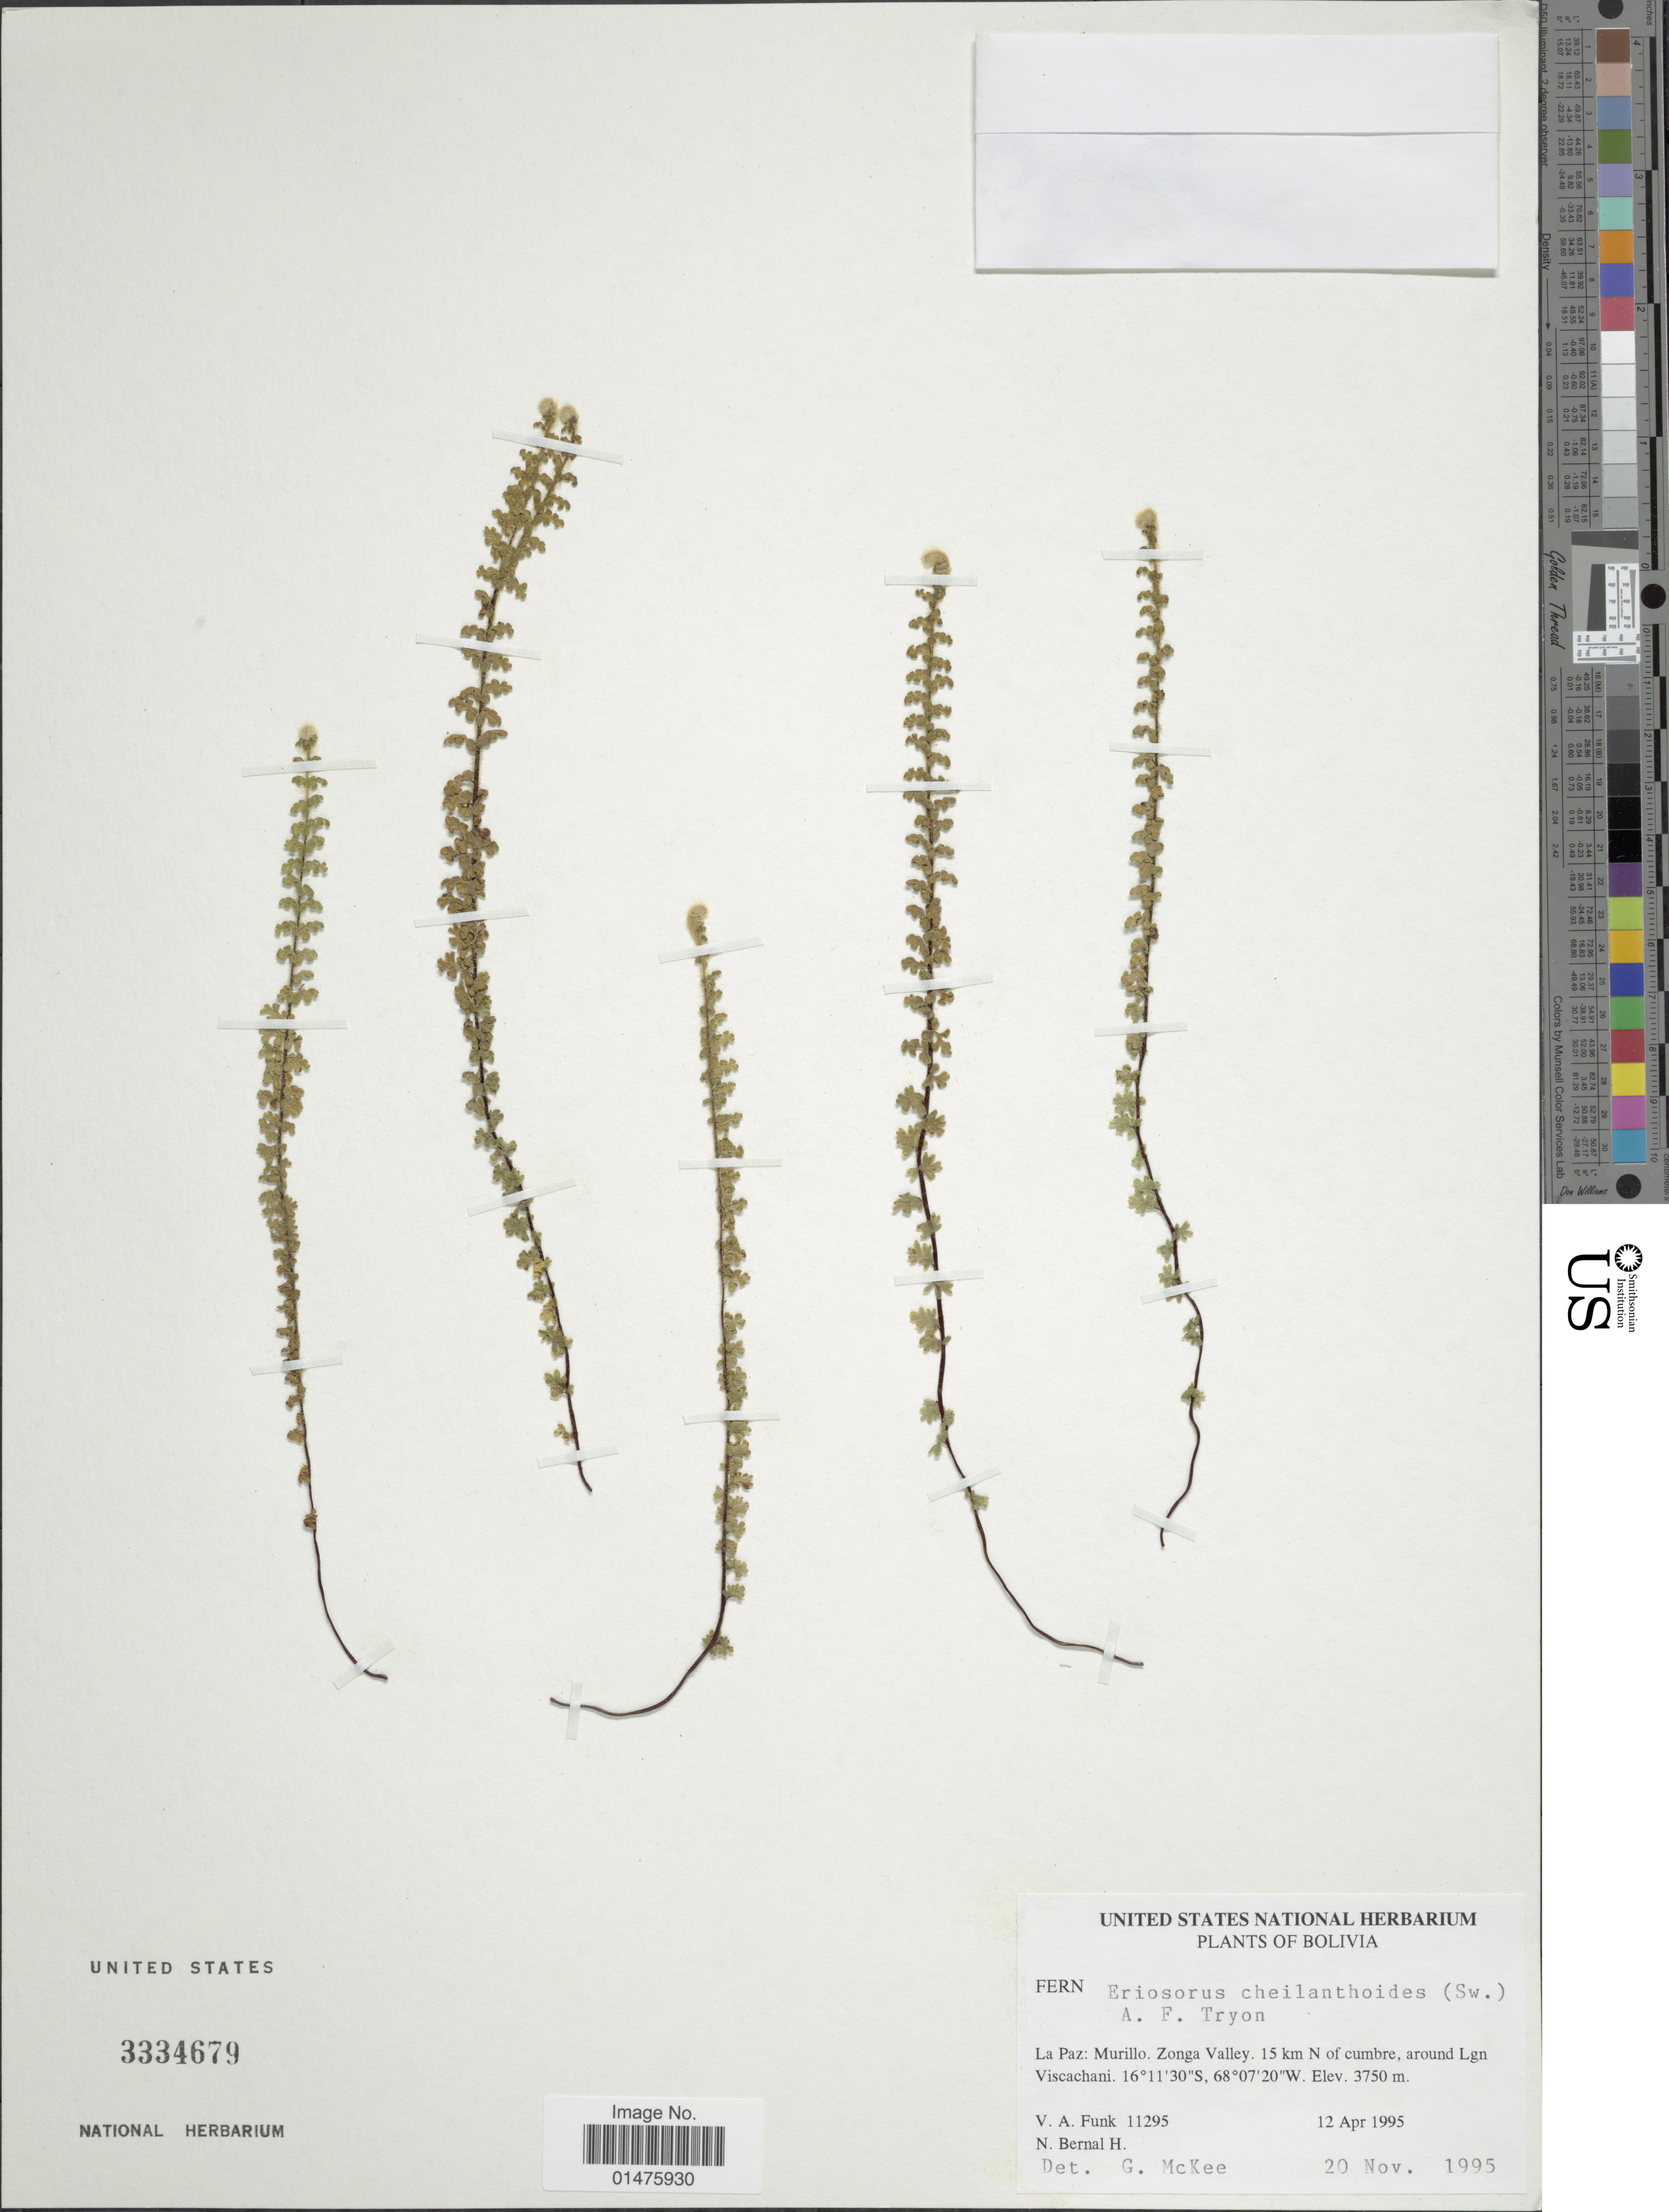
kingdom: Plantae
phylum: Tracheophyta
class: Polypodiopsida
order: Polypodiales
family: Pteridaceae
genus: Jamesonia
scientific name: Jamesonia cheilanthoides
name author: (Sw.) Christenh.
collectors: V. Funk & N. Bernal H.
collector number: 11295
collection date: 1995-04-12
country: Bolivia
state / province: La Paz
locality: Murillo, Zonga Valley, 15 km N of cumbre, around Lgn Viscachani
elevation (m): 3750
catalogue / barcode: US 3334679